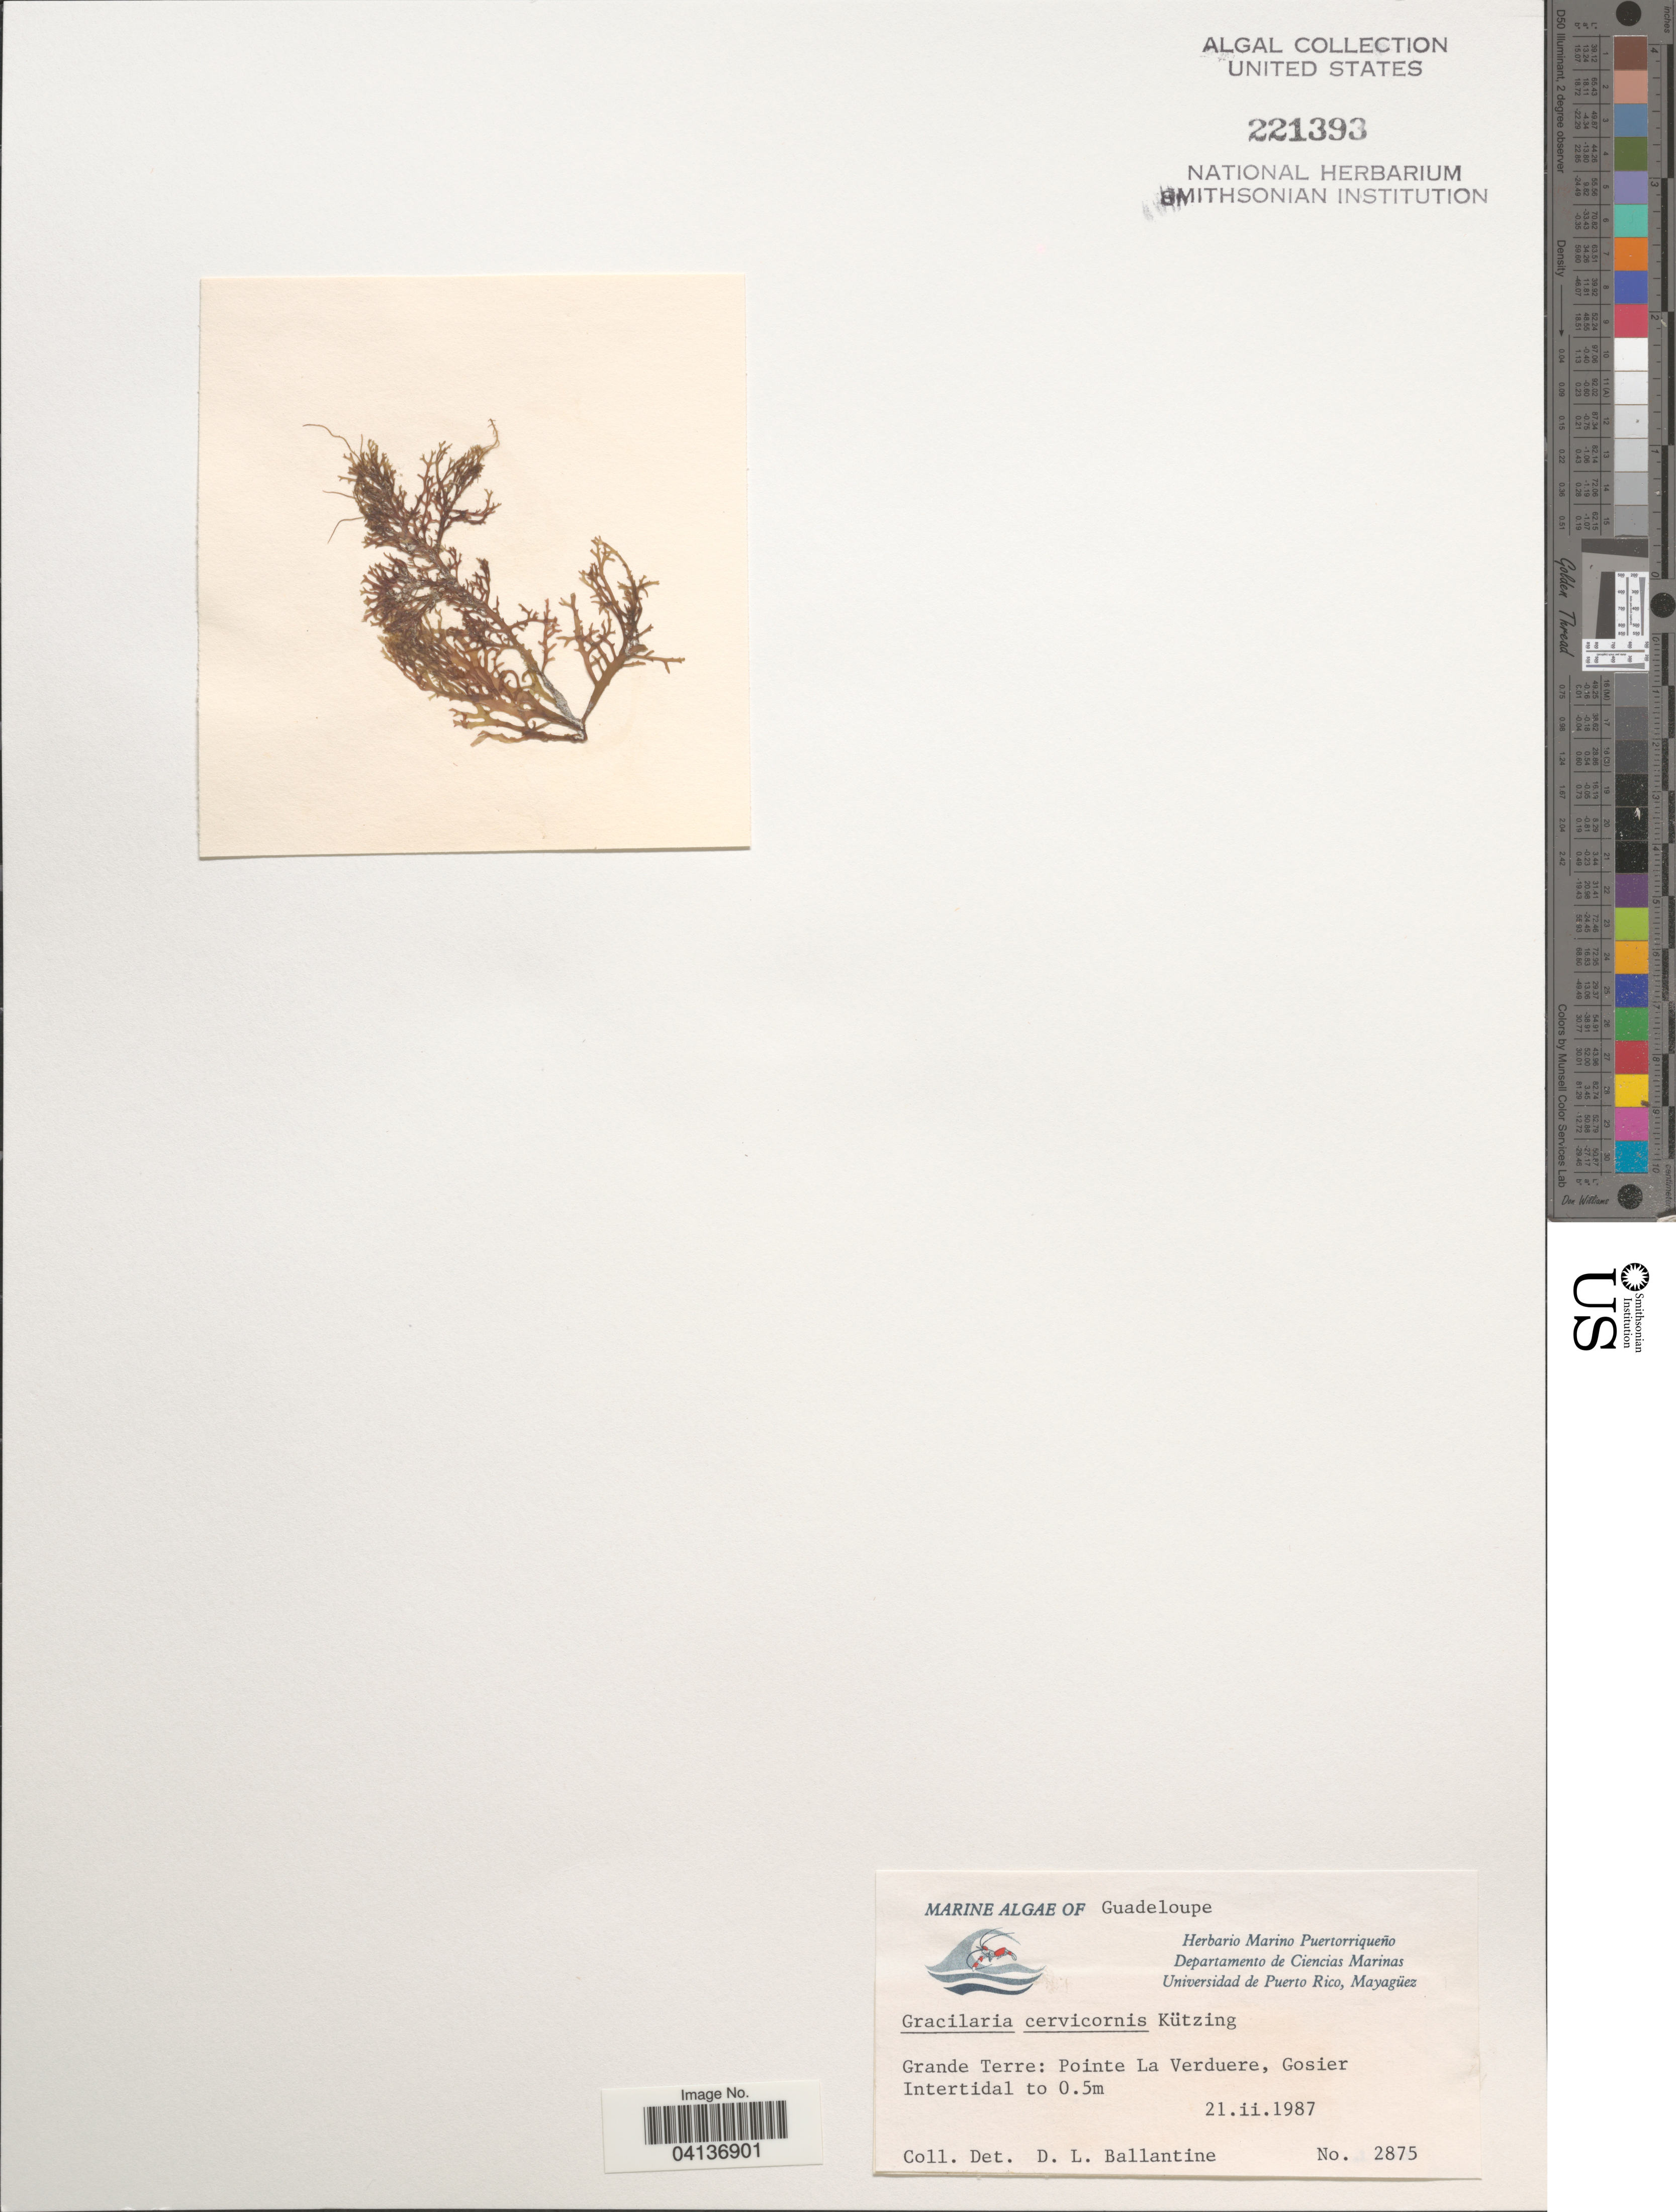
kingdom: Plantae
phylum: Rhodophyta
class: Florideophyceae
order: Gracilariales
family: Gracilariaceae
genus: Gracilaria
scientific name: Gracilaria cervicornis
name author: (Turner) J. Agardh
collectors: D.L. Ballantine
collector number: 2875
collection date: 1987-02-21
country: Guadeloupe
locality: Grande Terre: Pointe La Verduere, Gosier.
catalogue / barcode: US 221393